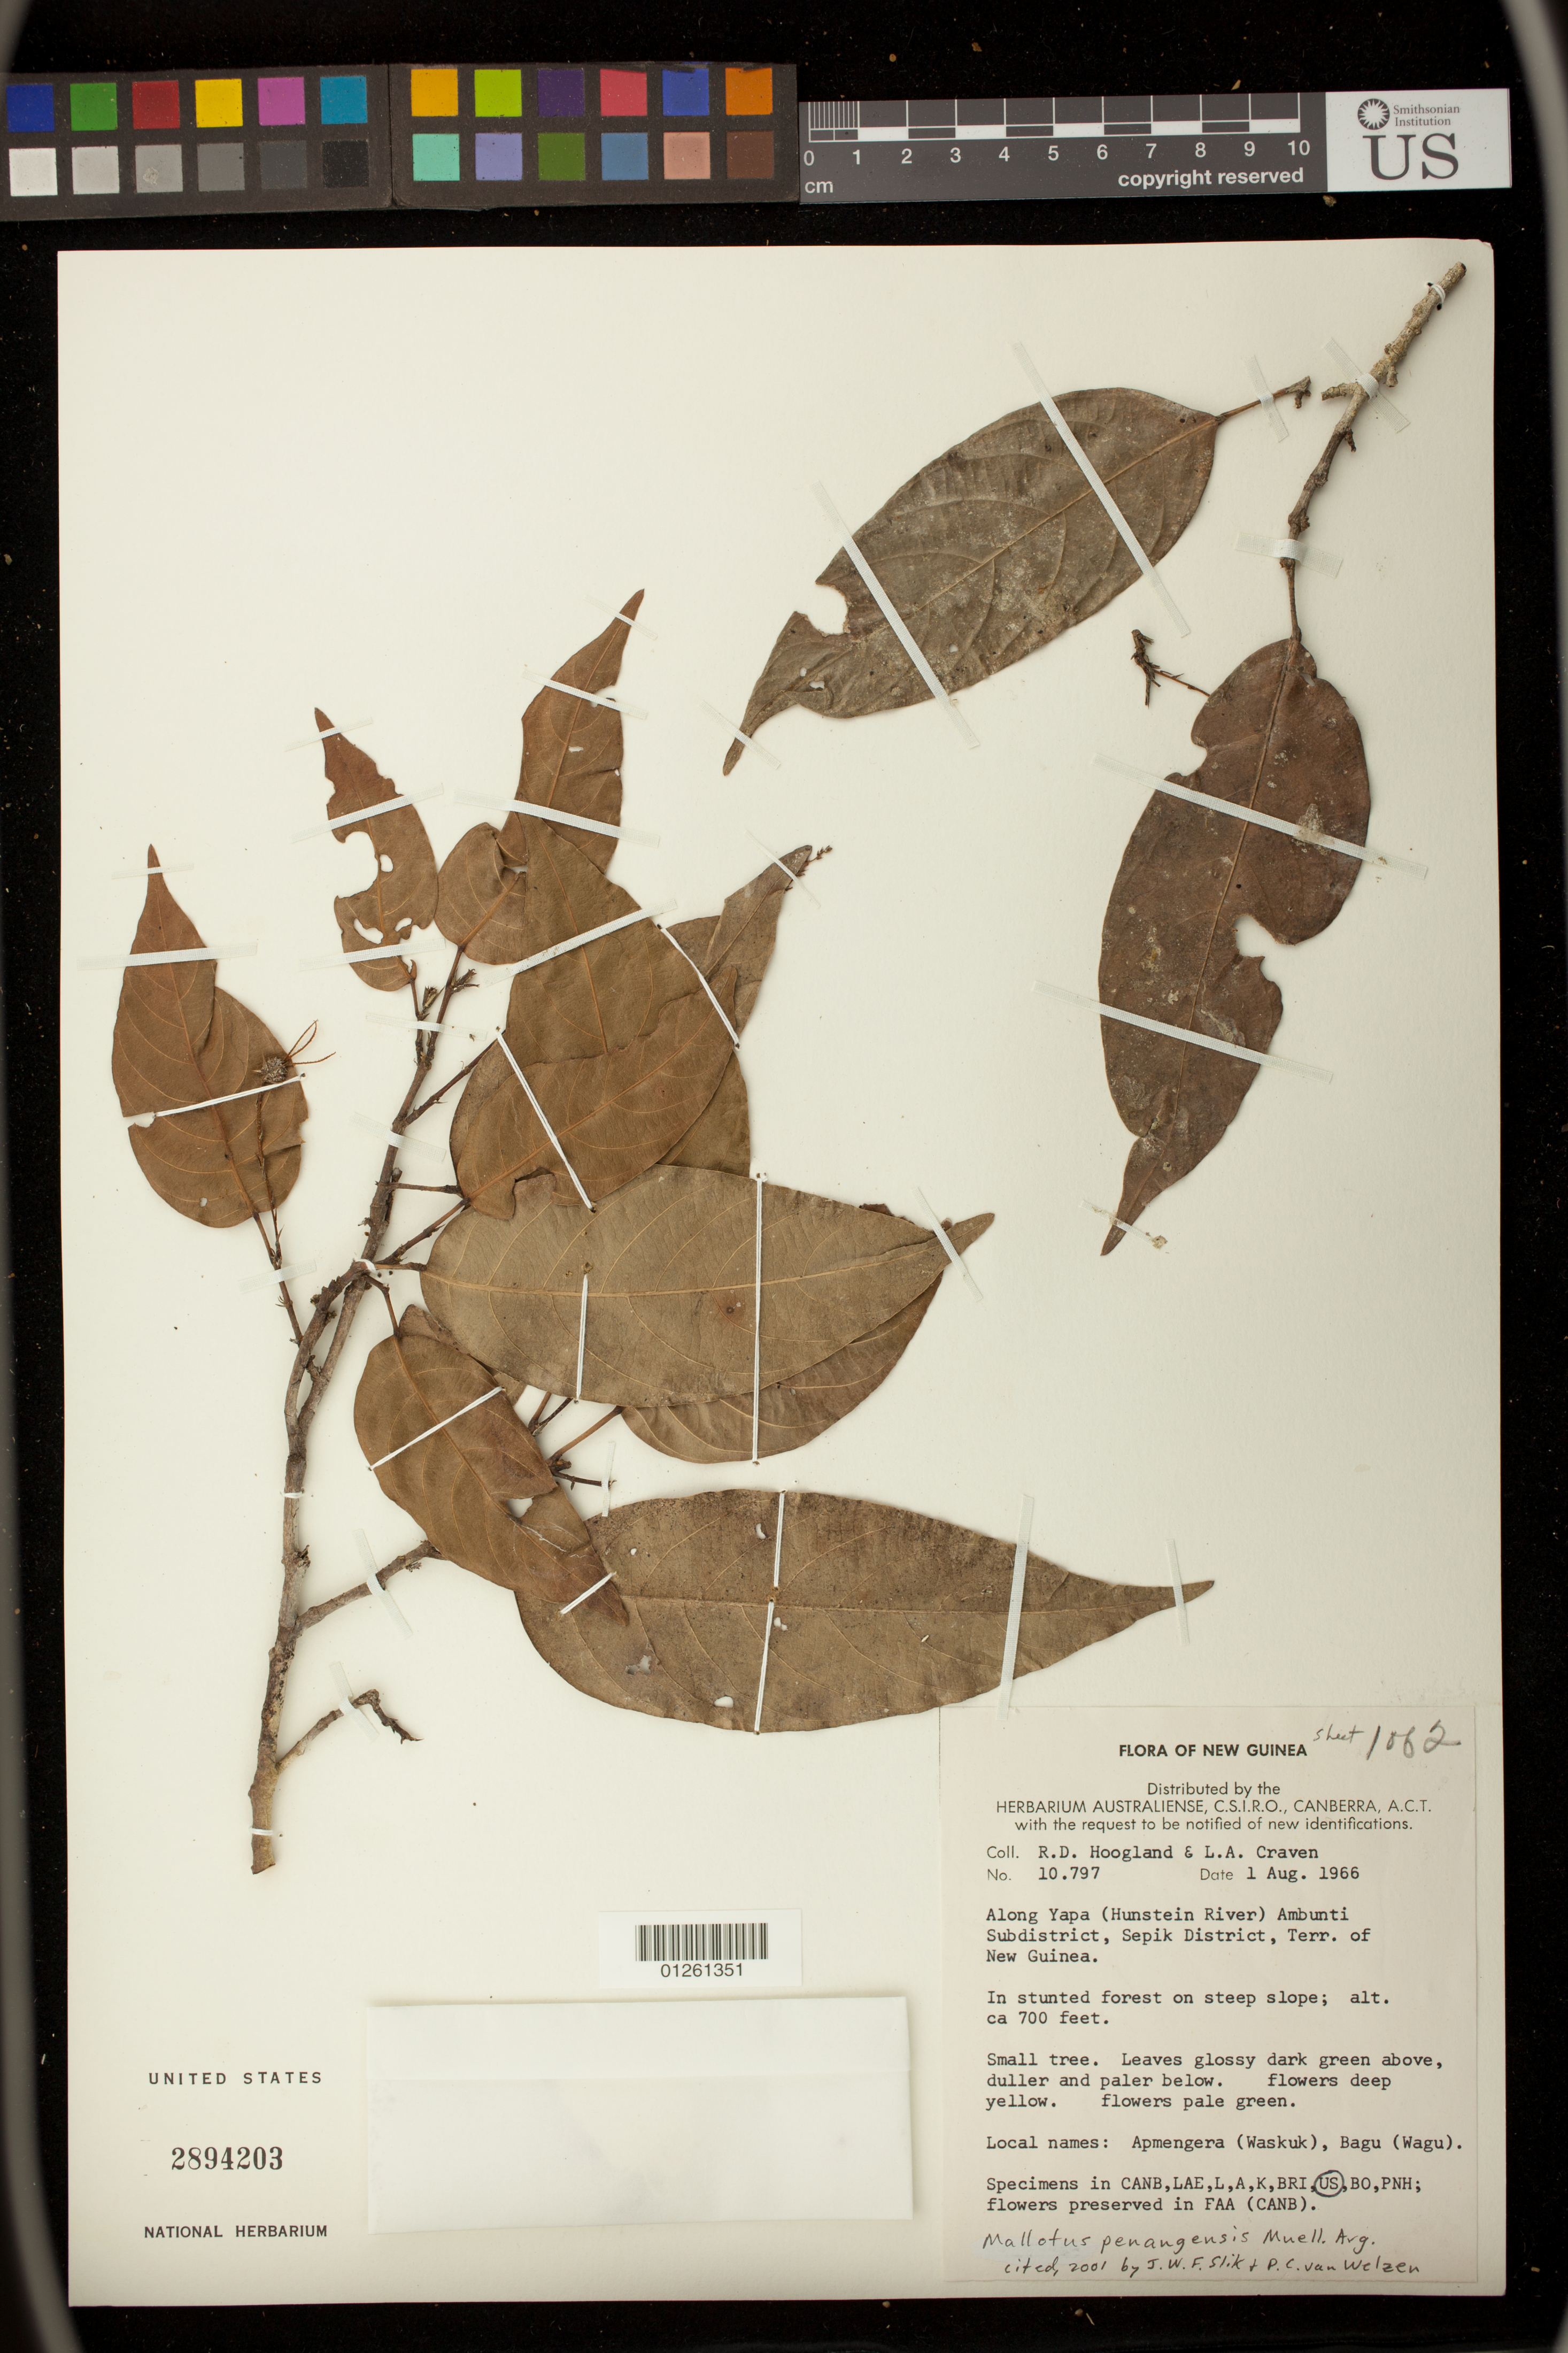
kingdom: Plantae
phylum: Tracheophyta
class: Magnoliopsida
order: Malpighiales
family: Euphorbiaceae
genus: Hancea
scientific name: Hancea penangensis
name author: (Müll. Arg.) S.E.C. Sierra et al.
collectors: R. D. Hoogland & L. A. Craven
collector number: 10797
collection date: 1966-08-01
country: Papua New Guinea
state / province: East Sepik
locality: Along Yapa (Hunstein River) Ambunti Subdistrict.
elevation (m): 213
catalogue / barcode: US 2894203